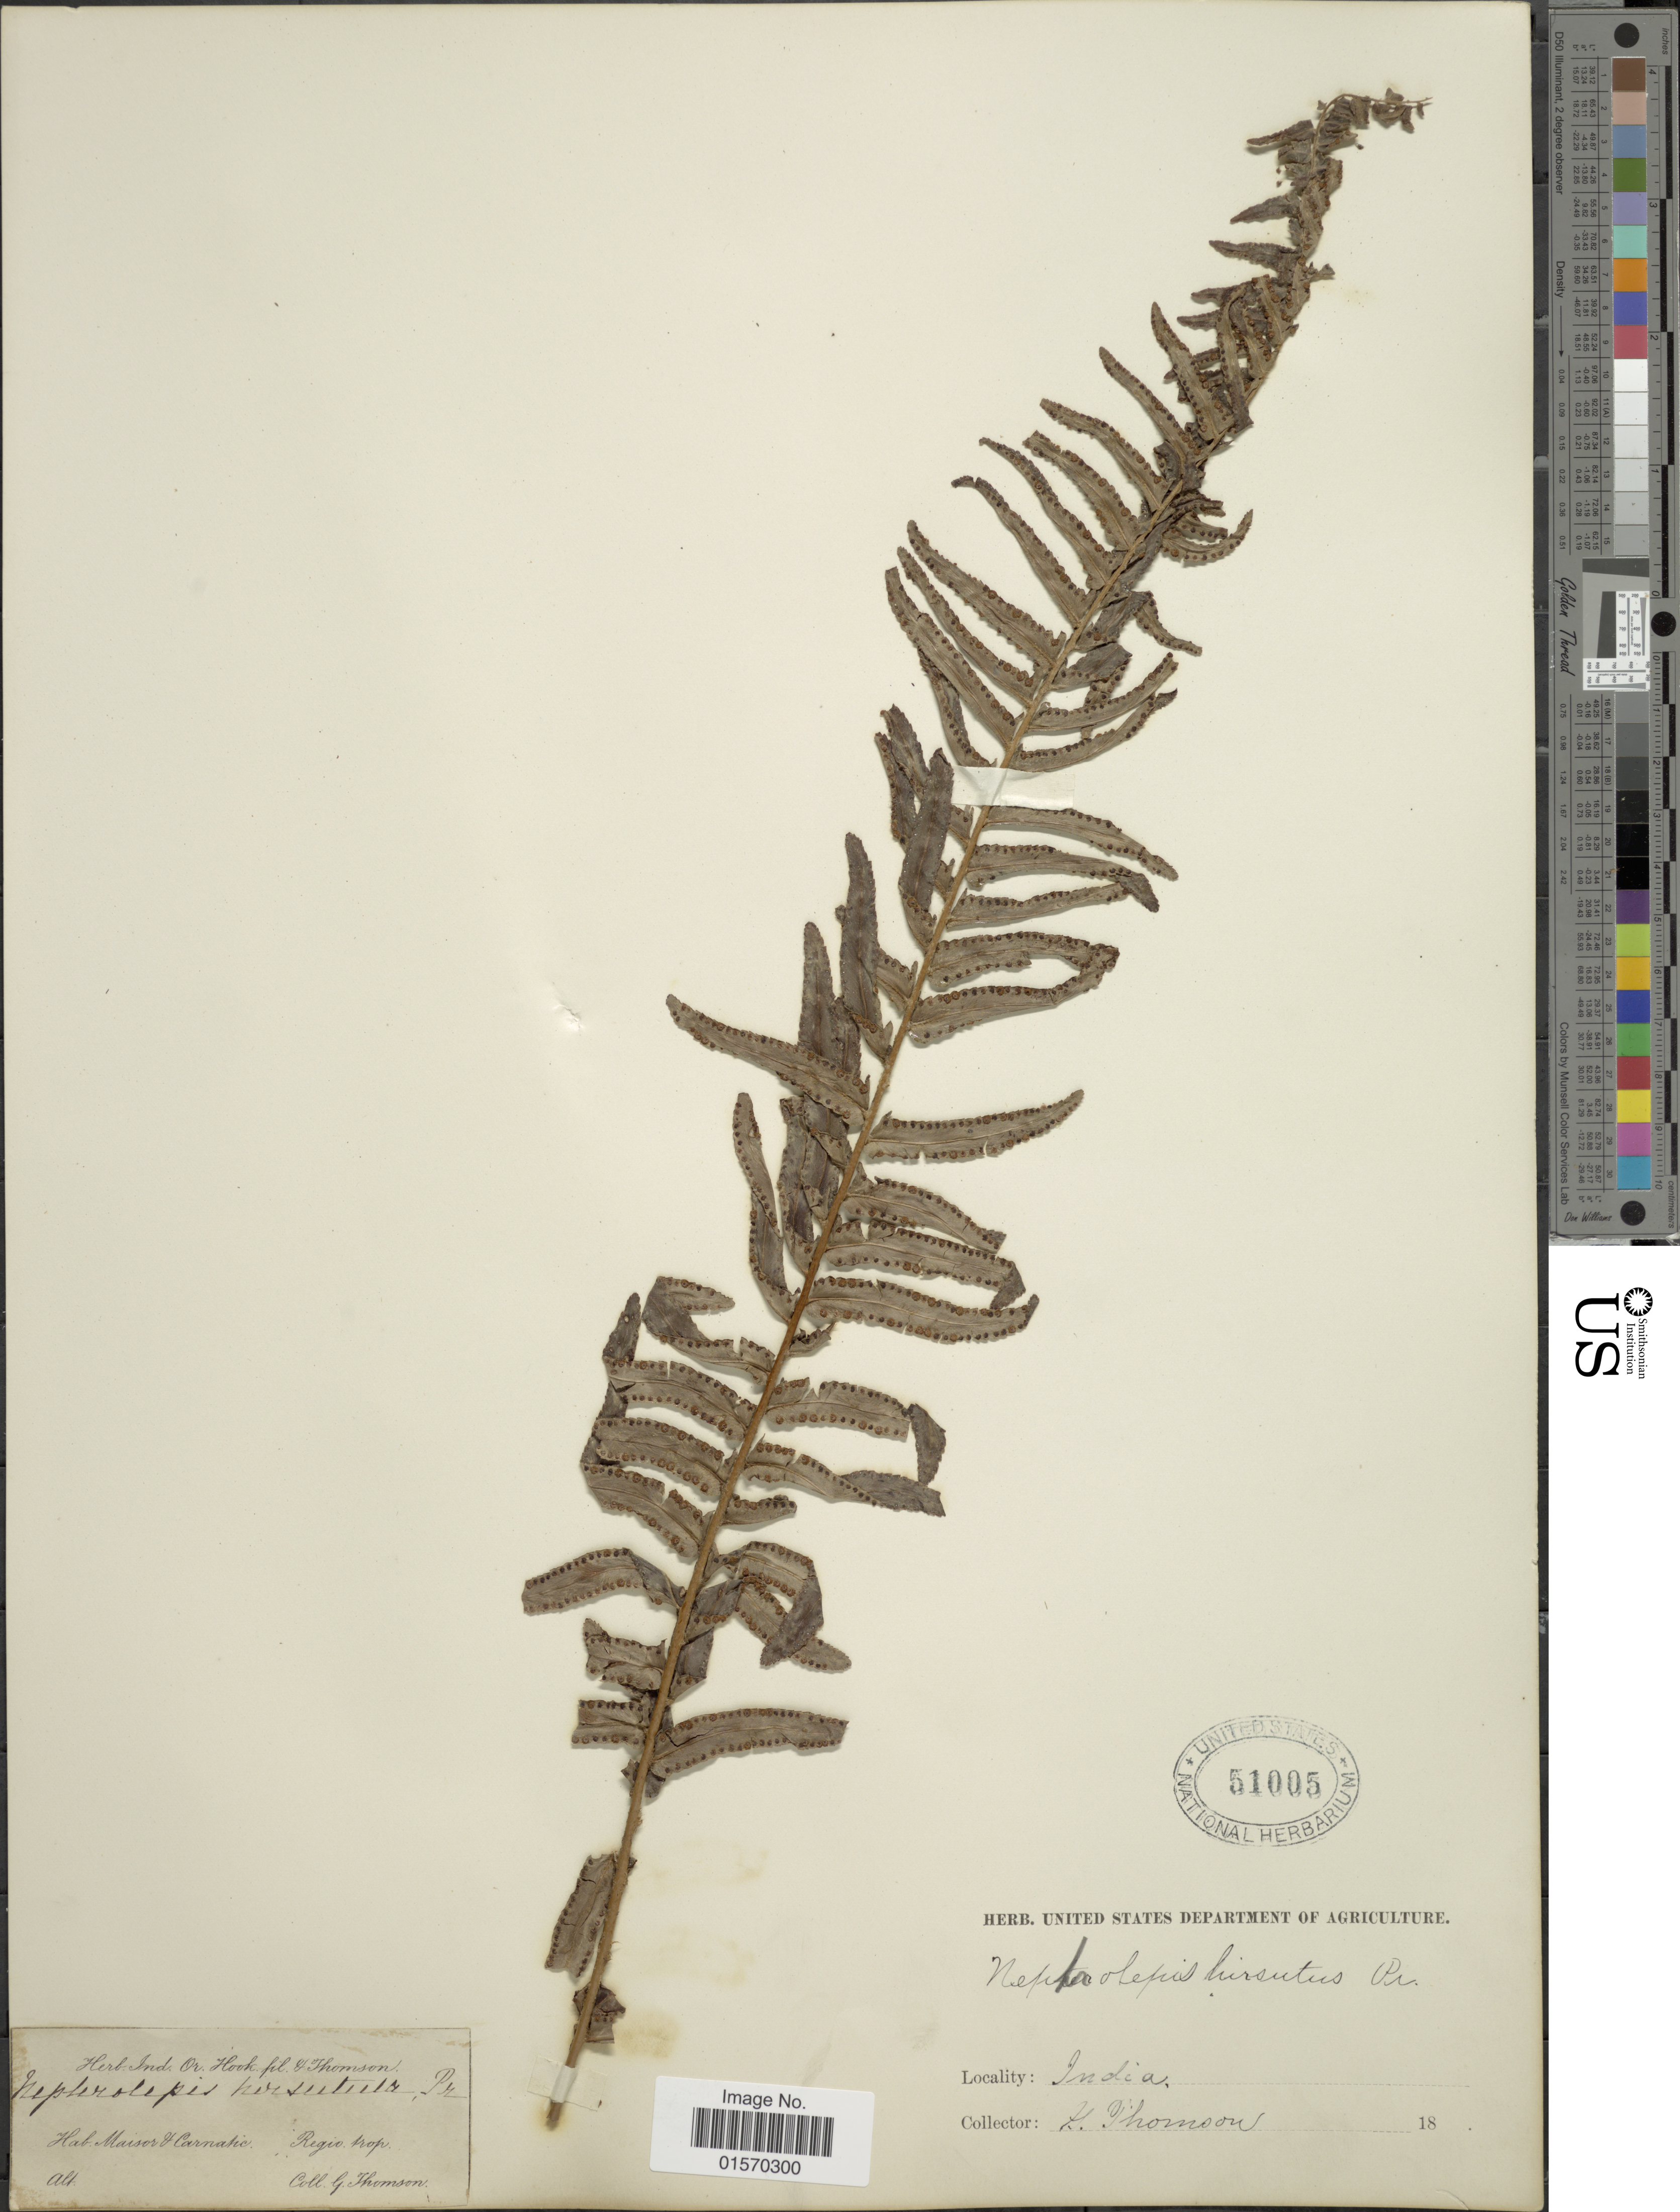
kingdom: Plantae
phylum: Tracheophyta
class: Polypodiopsida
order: Polypodiales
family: Nephrolepidaceae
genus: Nephrolepis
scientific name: Nephrolepis multiflora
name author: (Roxb.) F.M. Jarrett ex C.V. Morton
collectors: G. Thomson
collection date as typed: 18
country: India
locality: Maisor & Carnatic. Regio. trop.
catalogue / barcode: US 51005